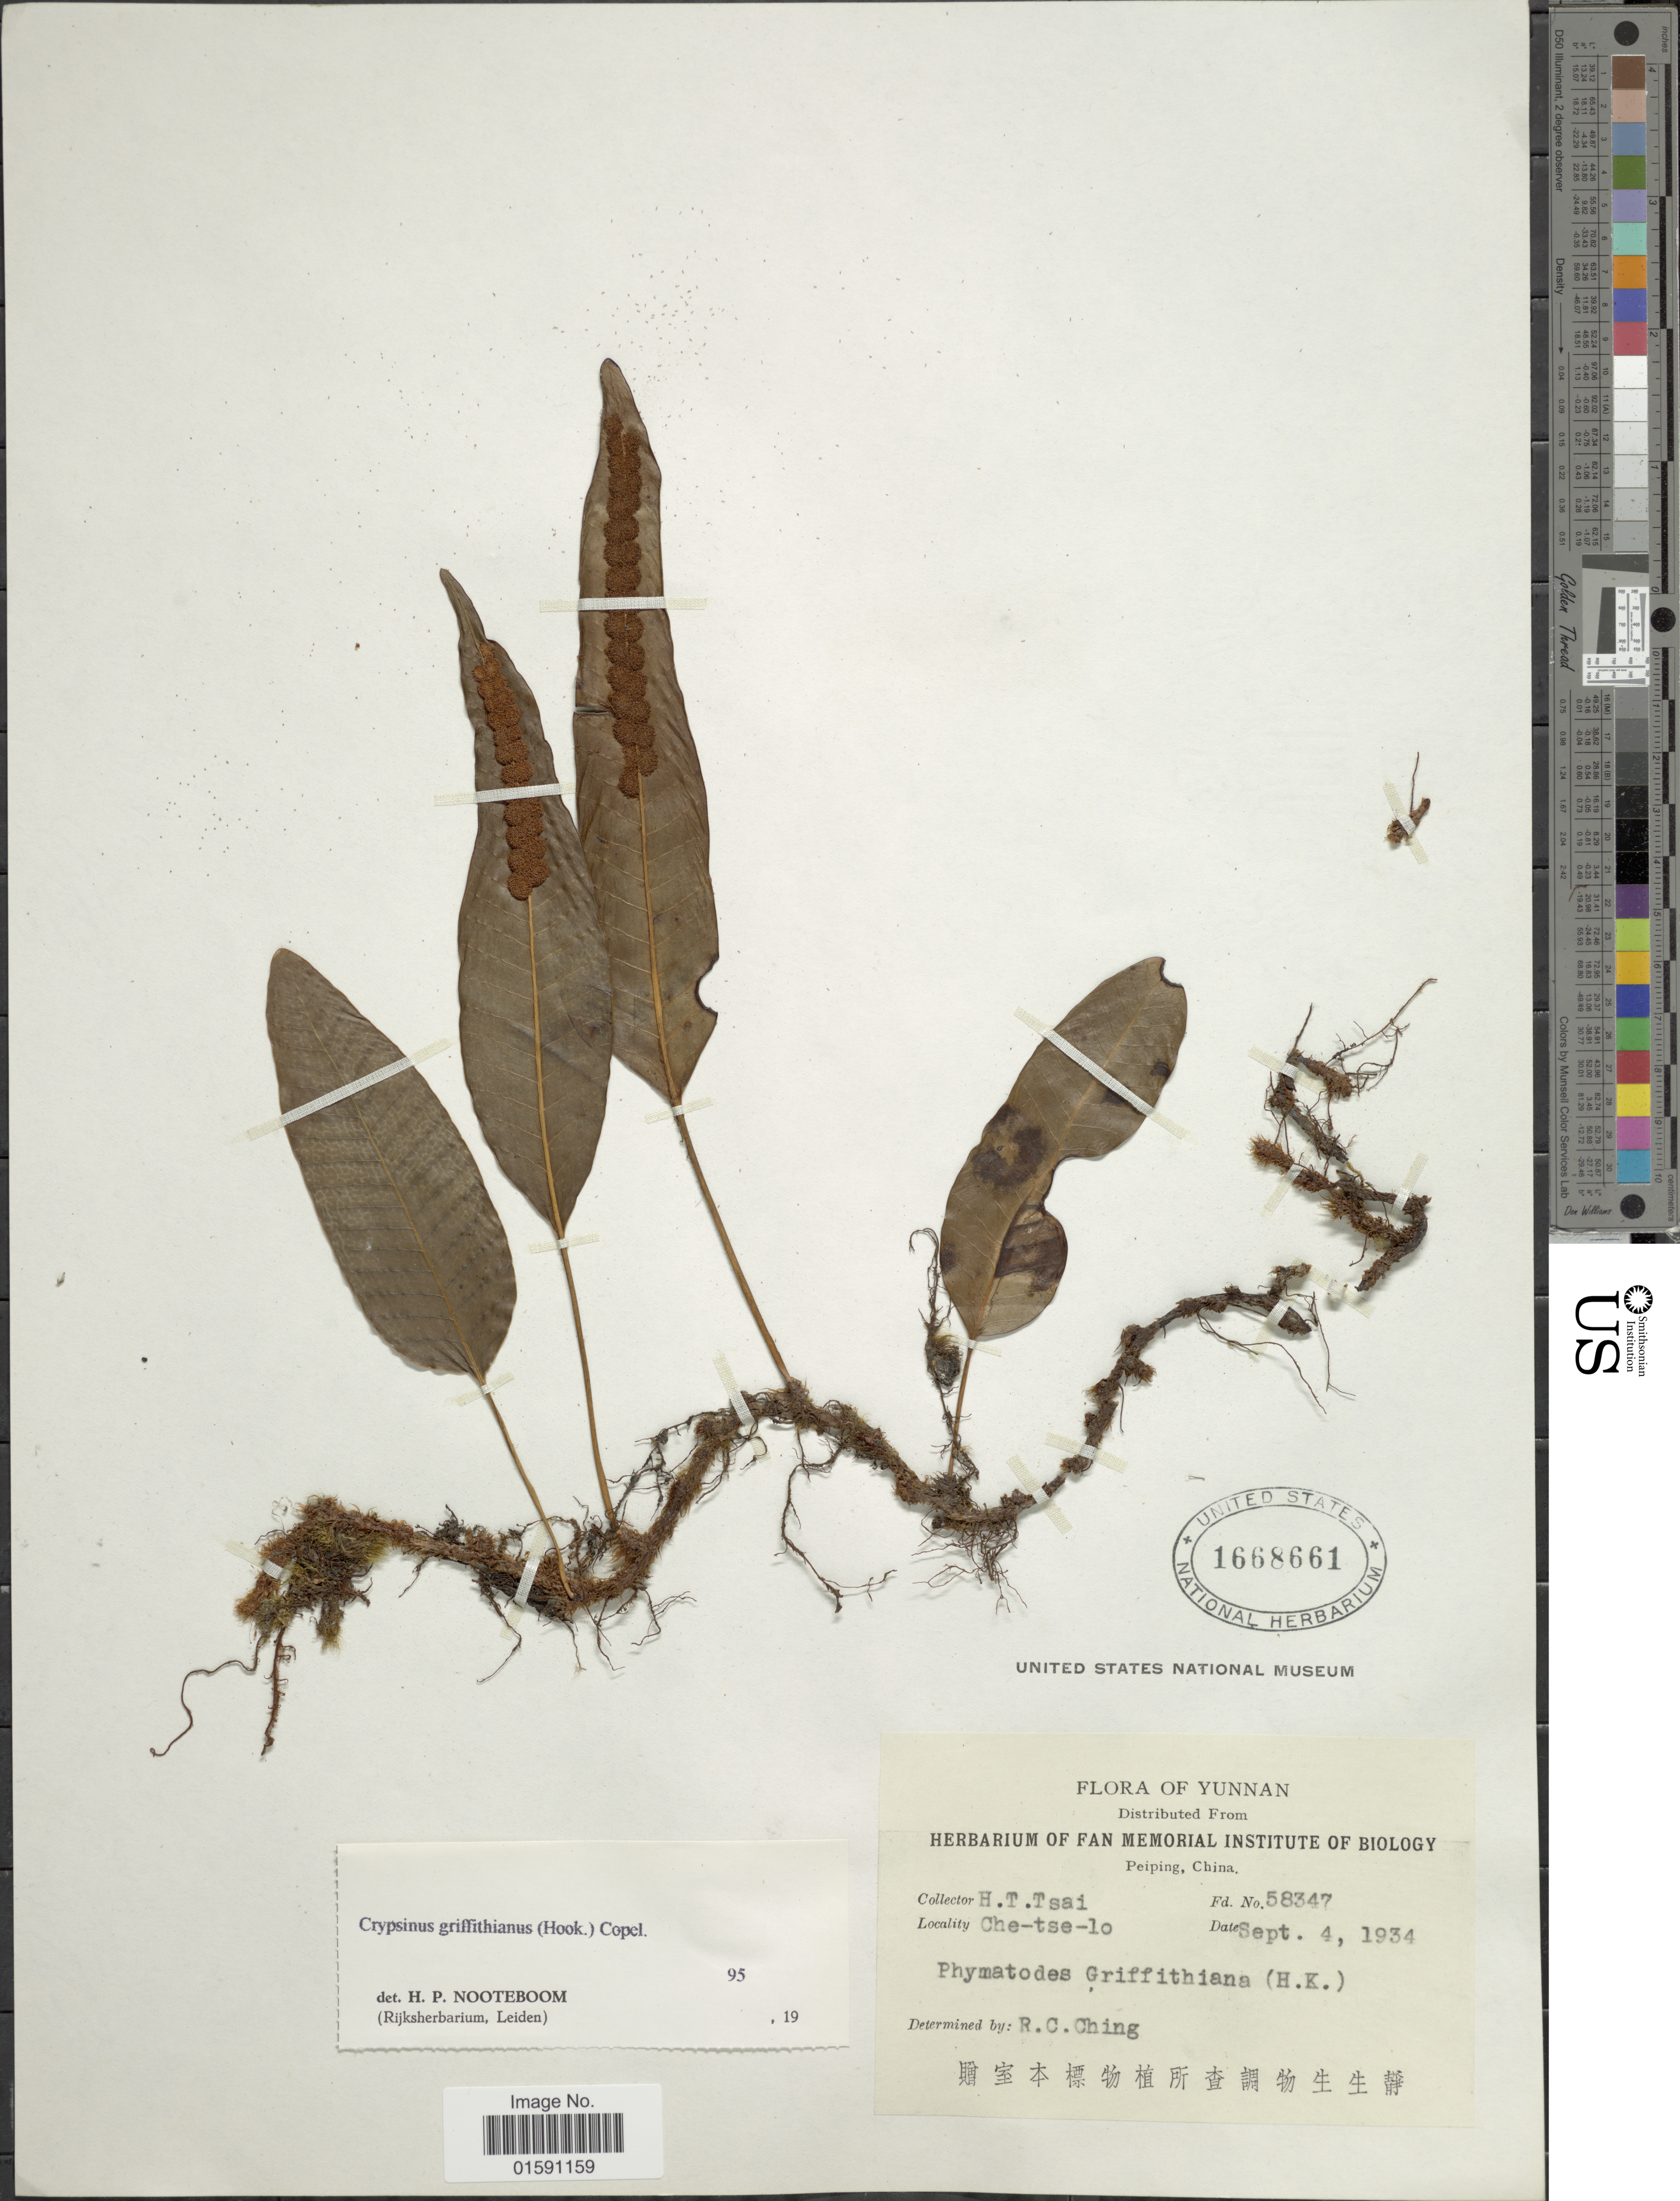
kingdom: Plantae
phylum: Tracheophyta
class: Polypodiopsida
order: Polypodiales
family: Polypodiaceae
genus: Selliguea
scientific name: Selliguea griffithiana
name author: (Hook.) Fraser-Jenk.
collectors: H. Tsai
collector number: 58347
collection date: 1934-09-04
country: China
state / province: Yunnan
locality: Che-tse-lo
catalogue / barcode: US 1668661